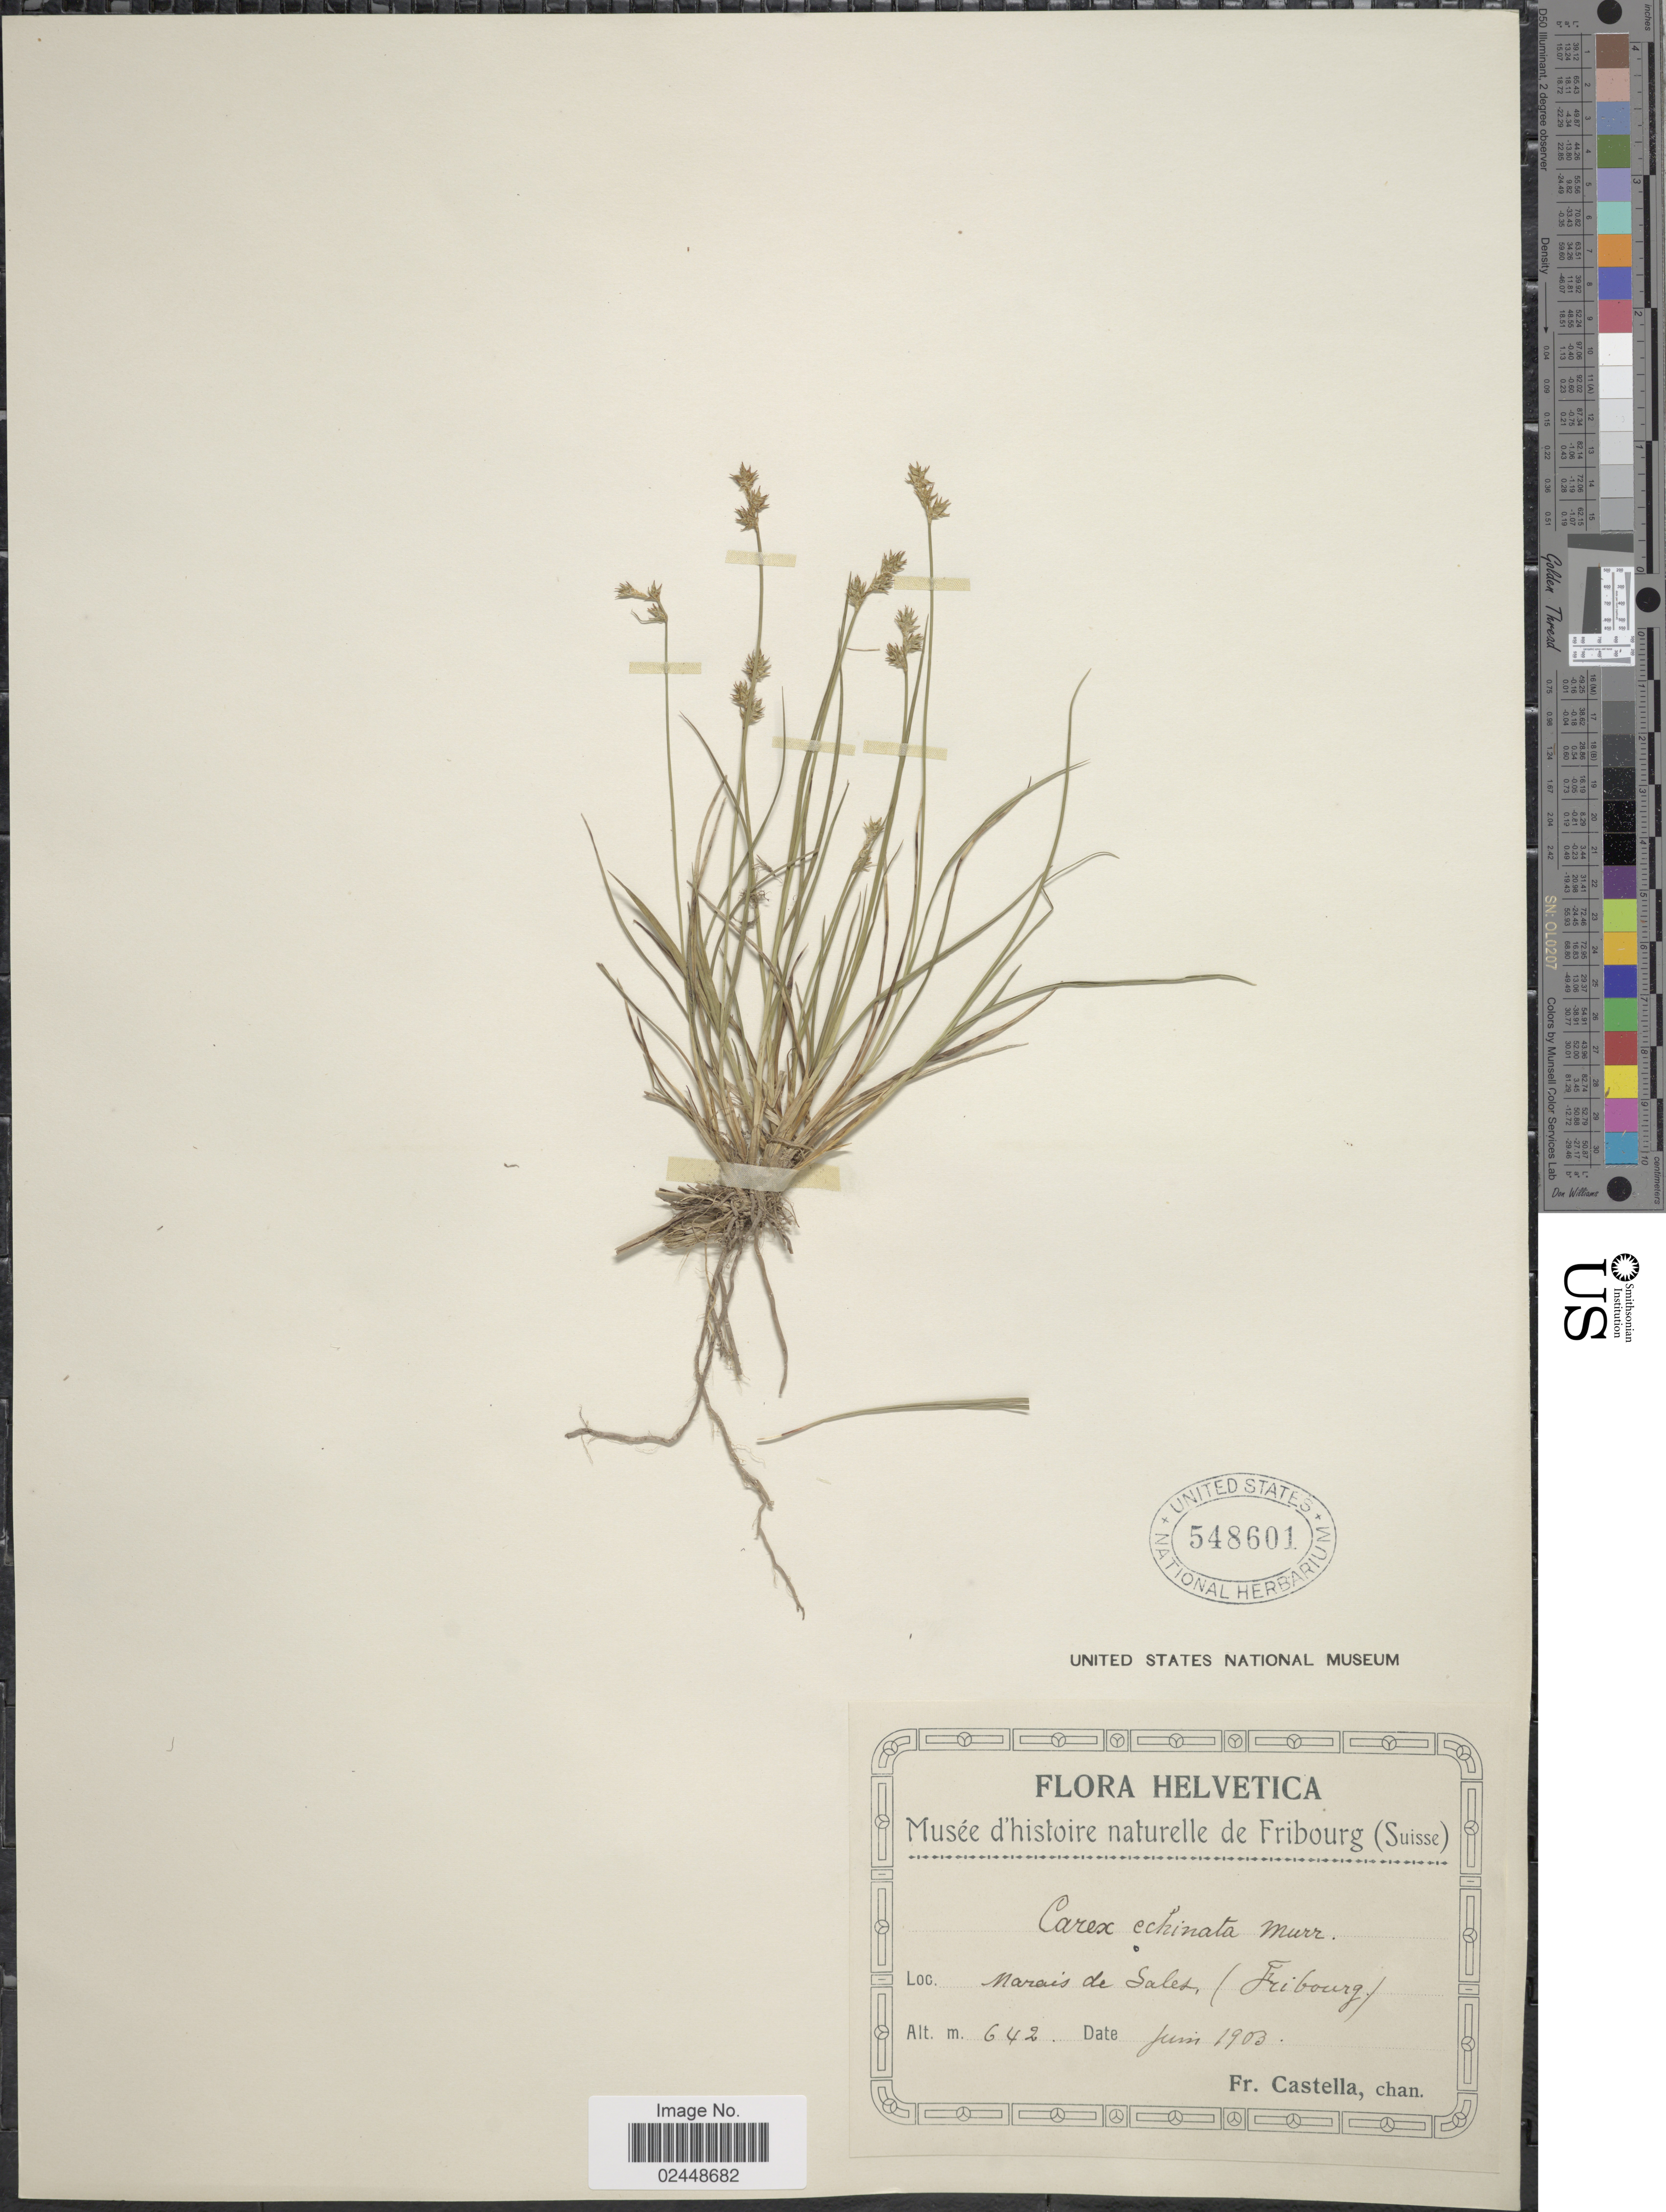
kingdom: Plantae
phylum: Tracheophyta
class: Liliopsida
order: Poales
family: Cyperaceae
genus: Carex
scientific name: Carex echinata subsp. echinata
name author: Murray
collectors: Fr. Castella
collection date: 1903-06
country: Switzerland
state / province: Fribourg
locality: Marais de Sales. Helvetica.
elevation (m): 642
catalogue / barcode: US 548601